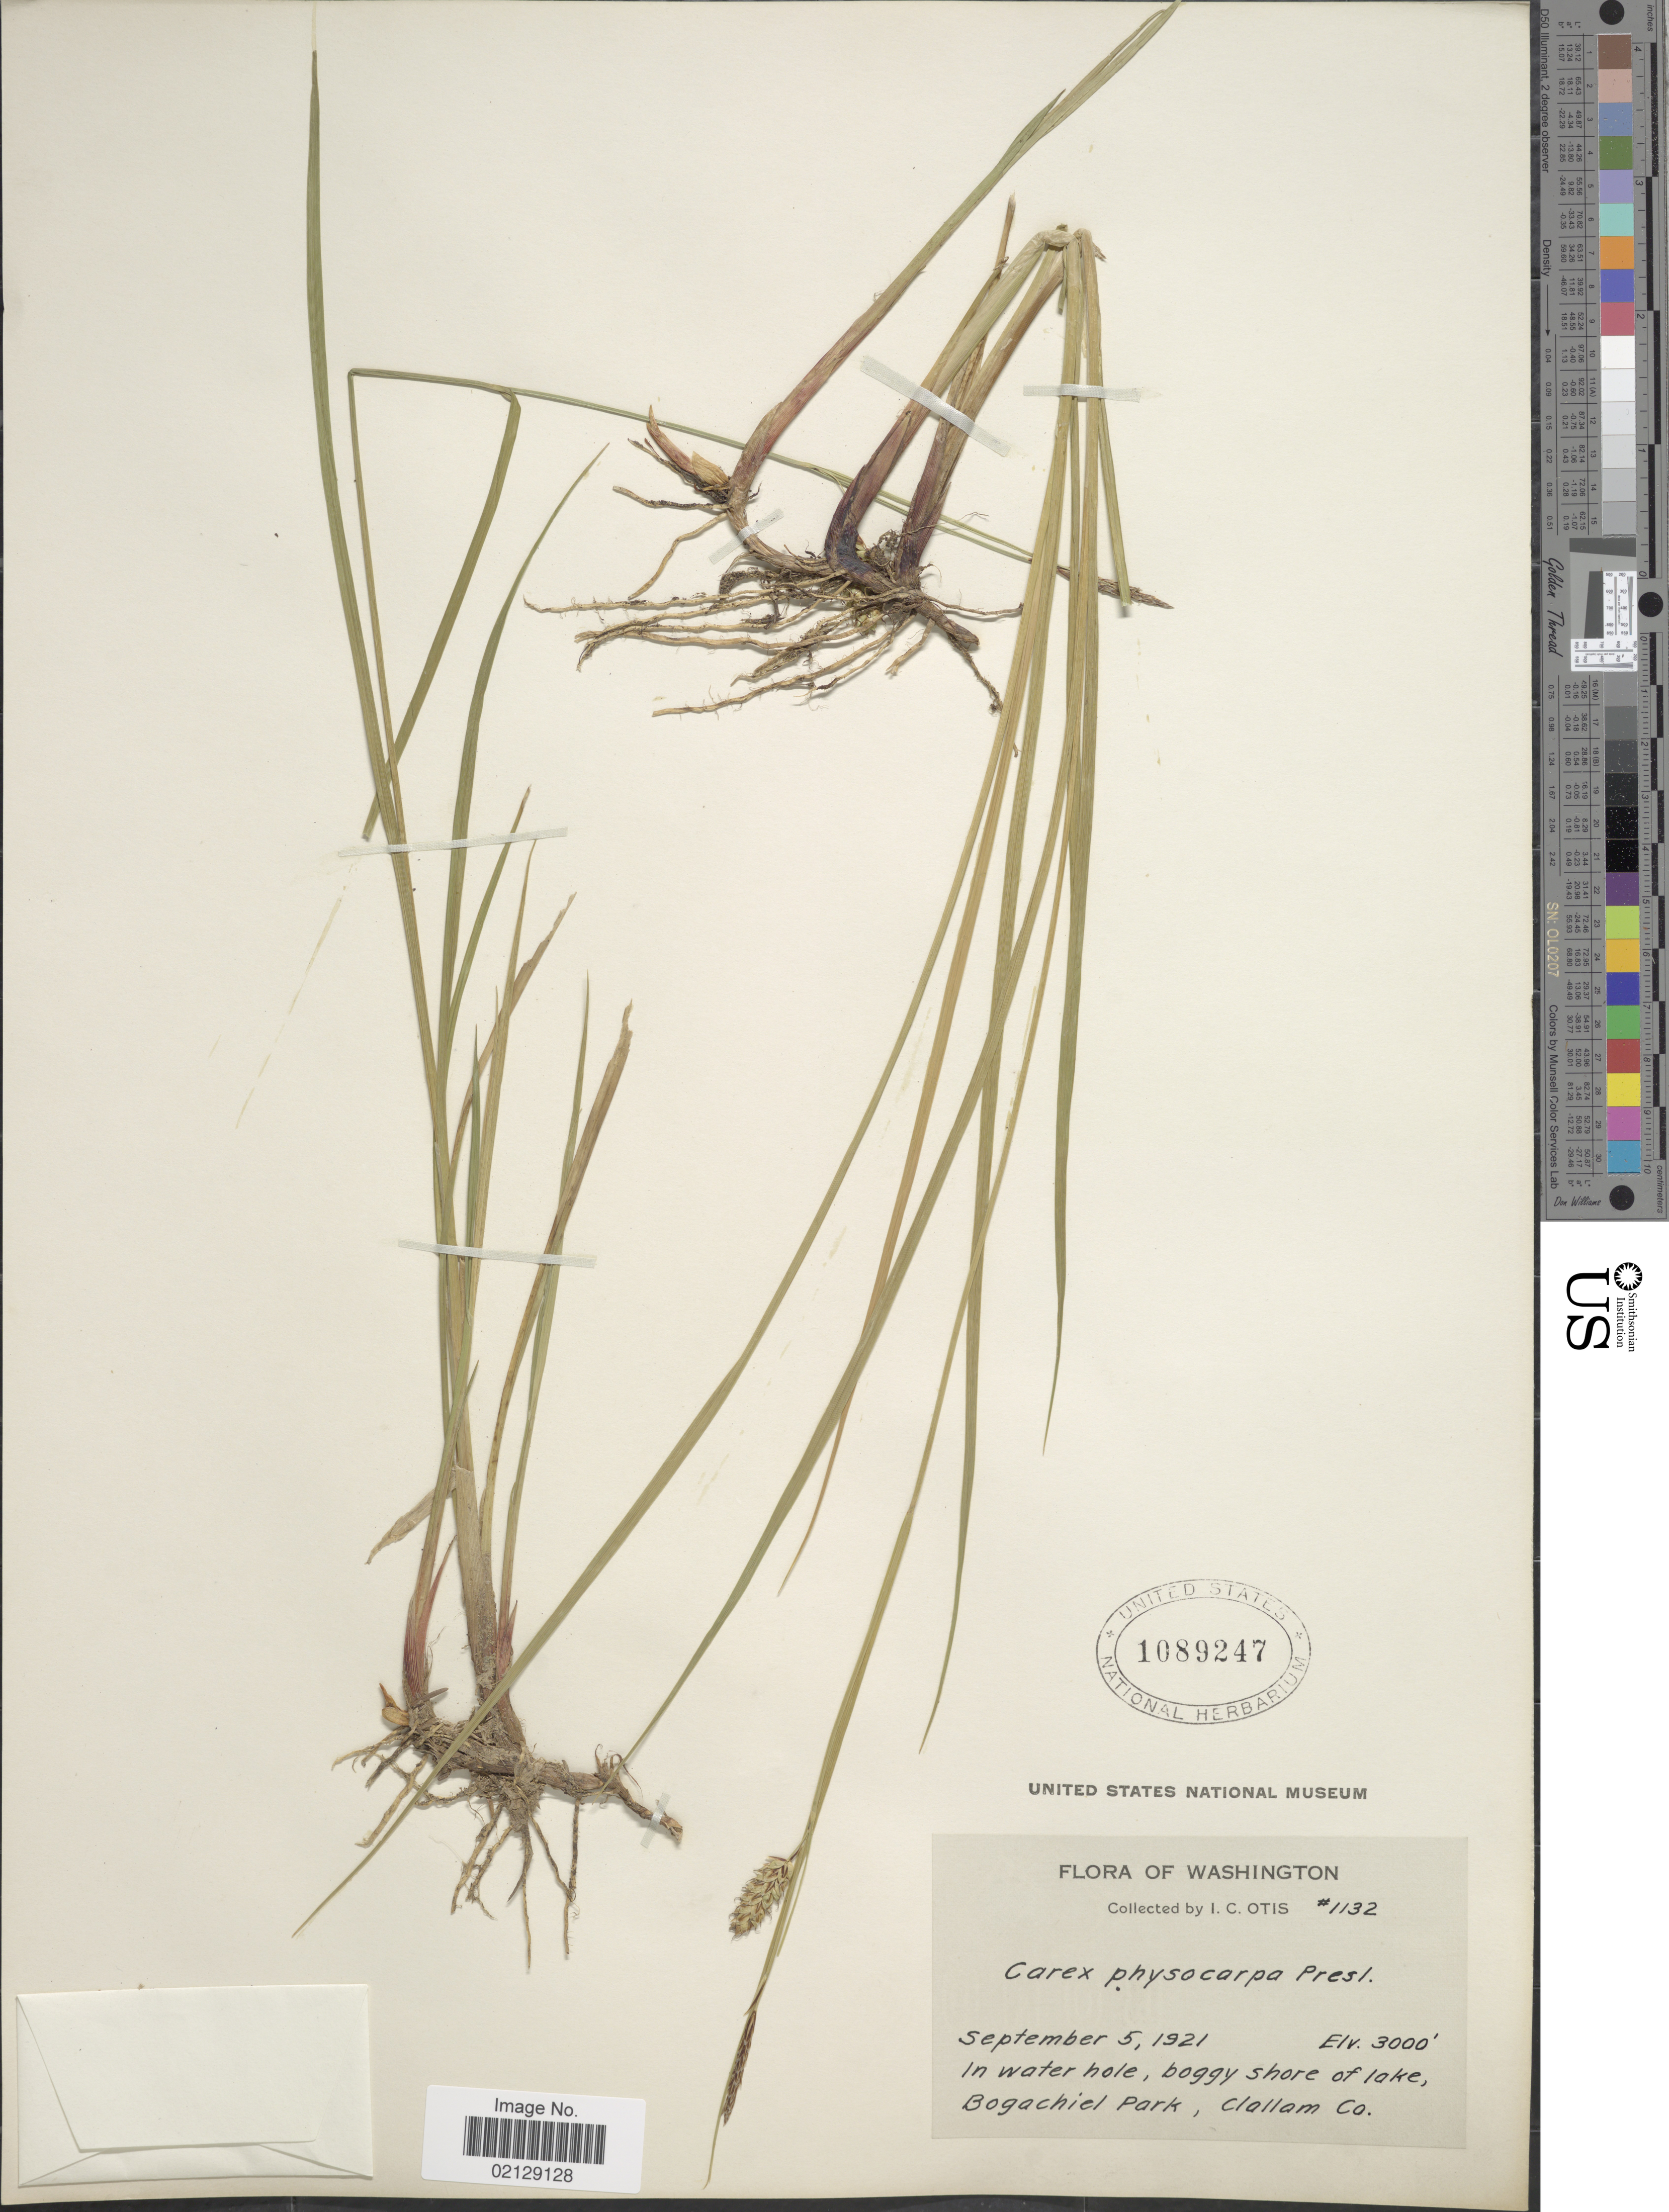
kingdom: Plantae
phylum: Tracheophyta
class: Liliopsida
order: Poales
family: Cyperaceae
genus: Carex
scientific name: Carex saxatilis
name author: L.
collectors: I. C. Otis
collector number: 1132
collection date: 1921-09-05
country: United States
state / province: Washington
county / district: Clallam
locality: In water hole, boggy shore of lake, Bogachiel Park, Clallam Co.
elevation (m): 914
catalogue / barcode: US 1089247